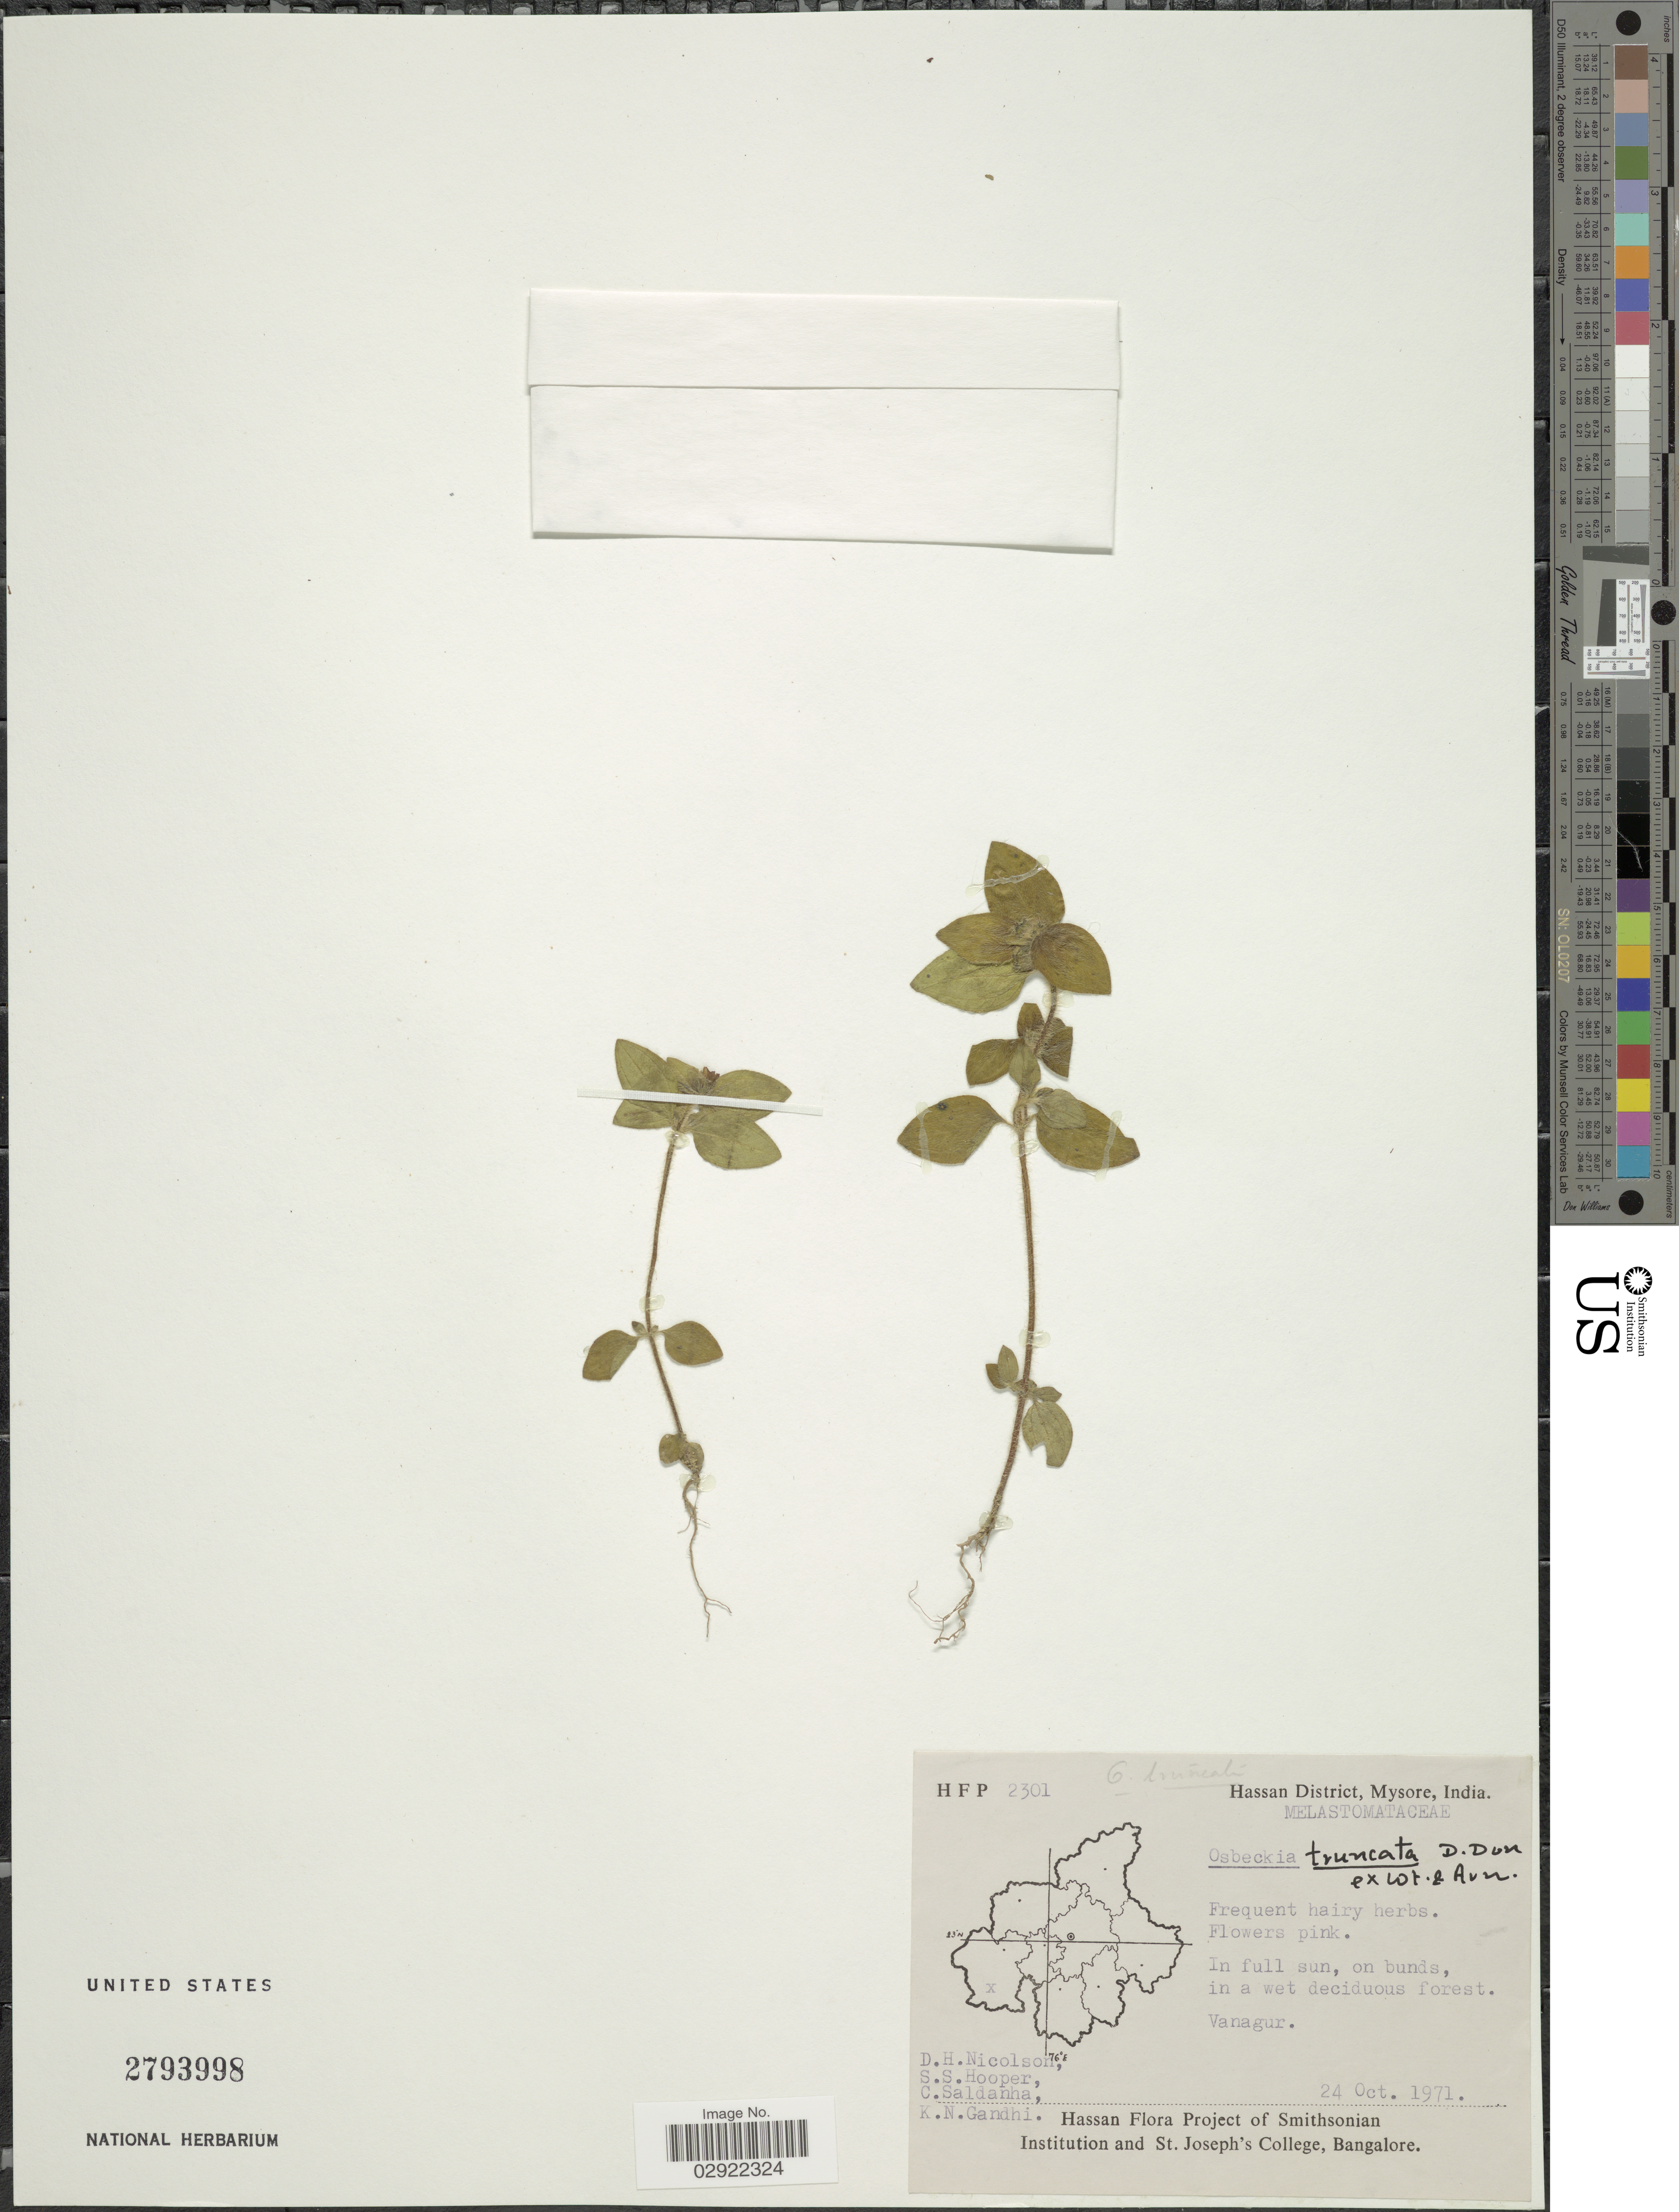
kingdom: Plantae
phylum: Tracheophyta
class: Magnoliopsida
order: Myrtales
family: Melastomataceae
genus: Osbeckia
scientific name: Osbeckia truncata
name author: Arn.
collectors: D. H. Nicolson, S. S. Hooper, C. Saldanha & K. N. Gandhi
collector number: HFP2301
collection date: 1971-10-24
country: India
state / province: Karnataka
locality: Hassan District, Mysore. Vanagur.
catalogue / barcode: US 2793998